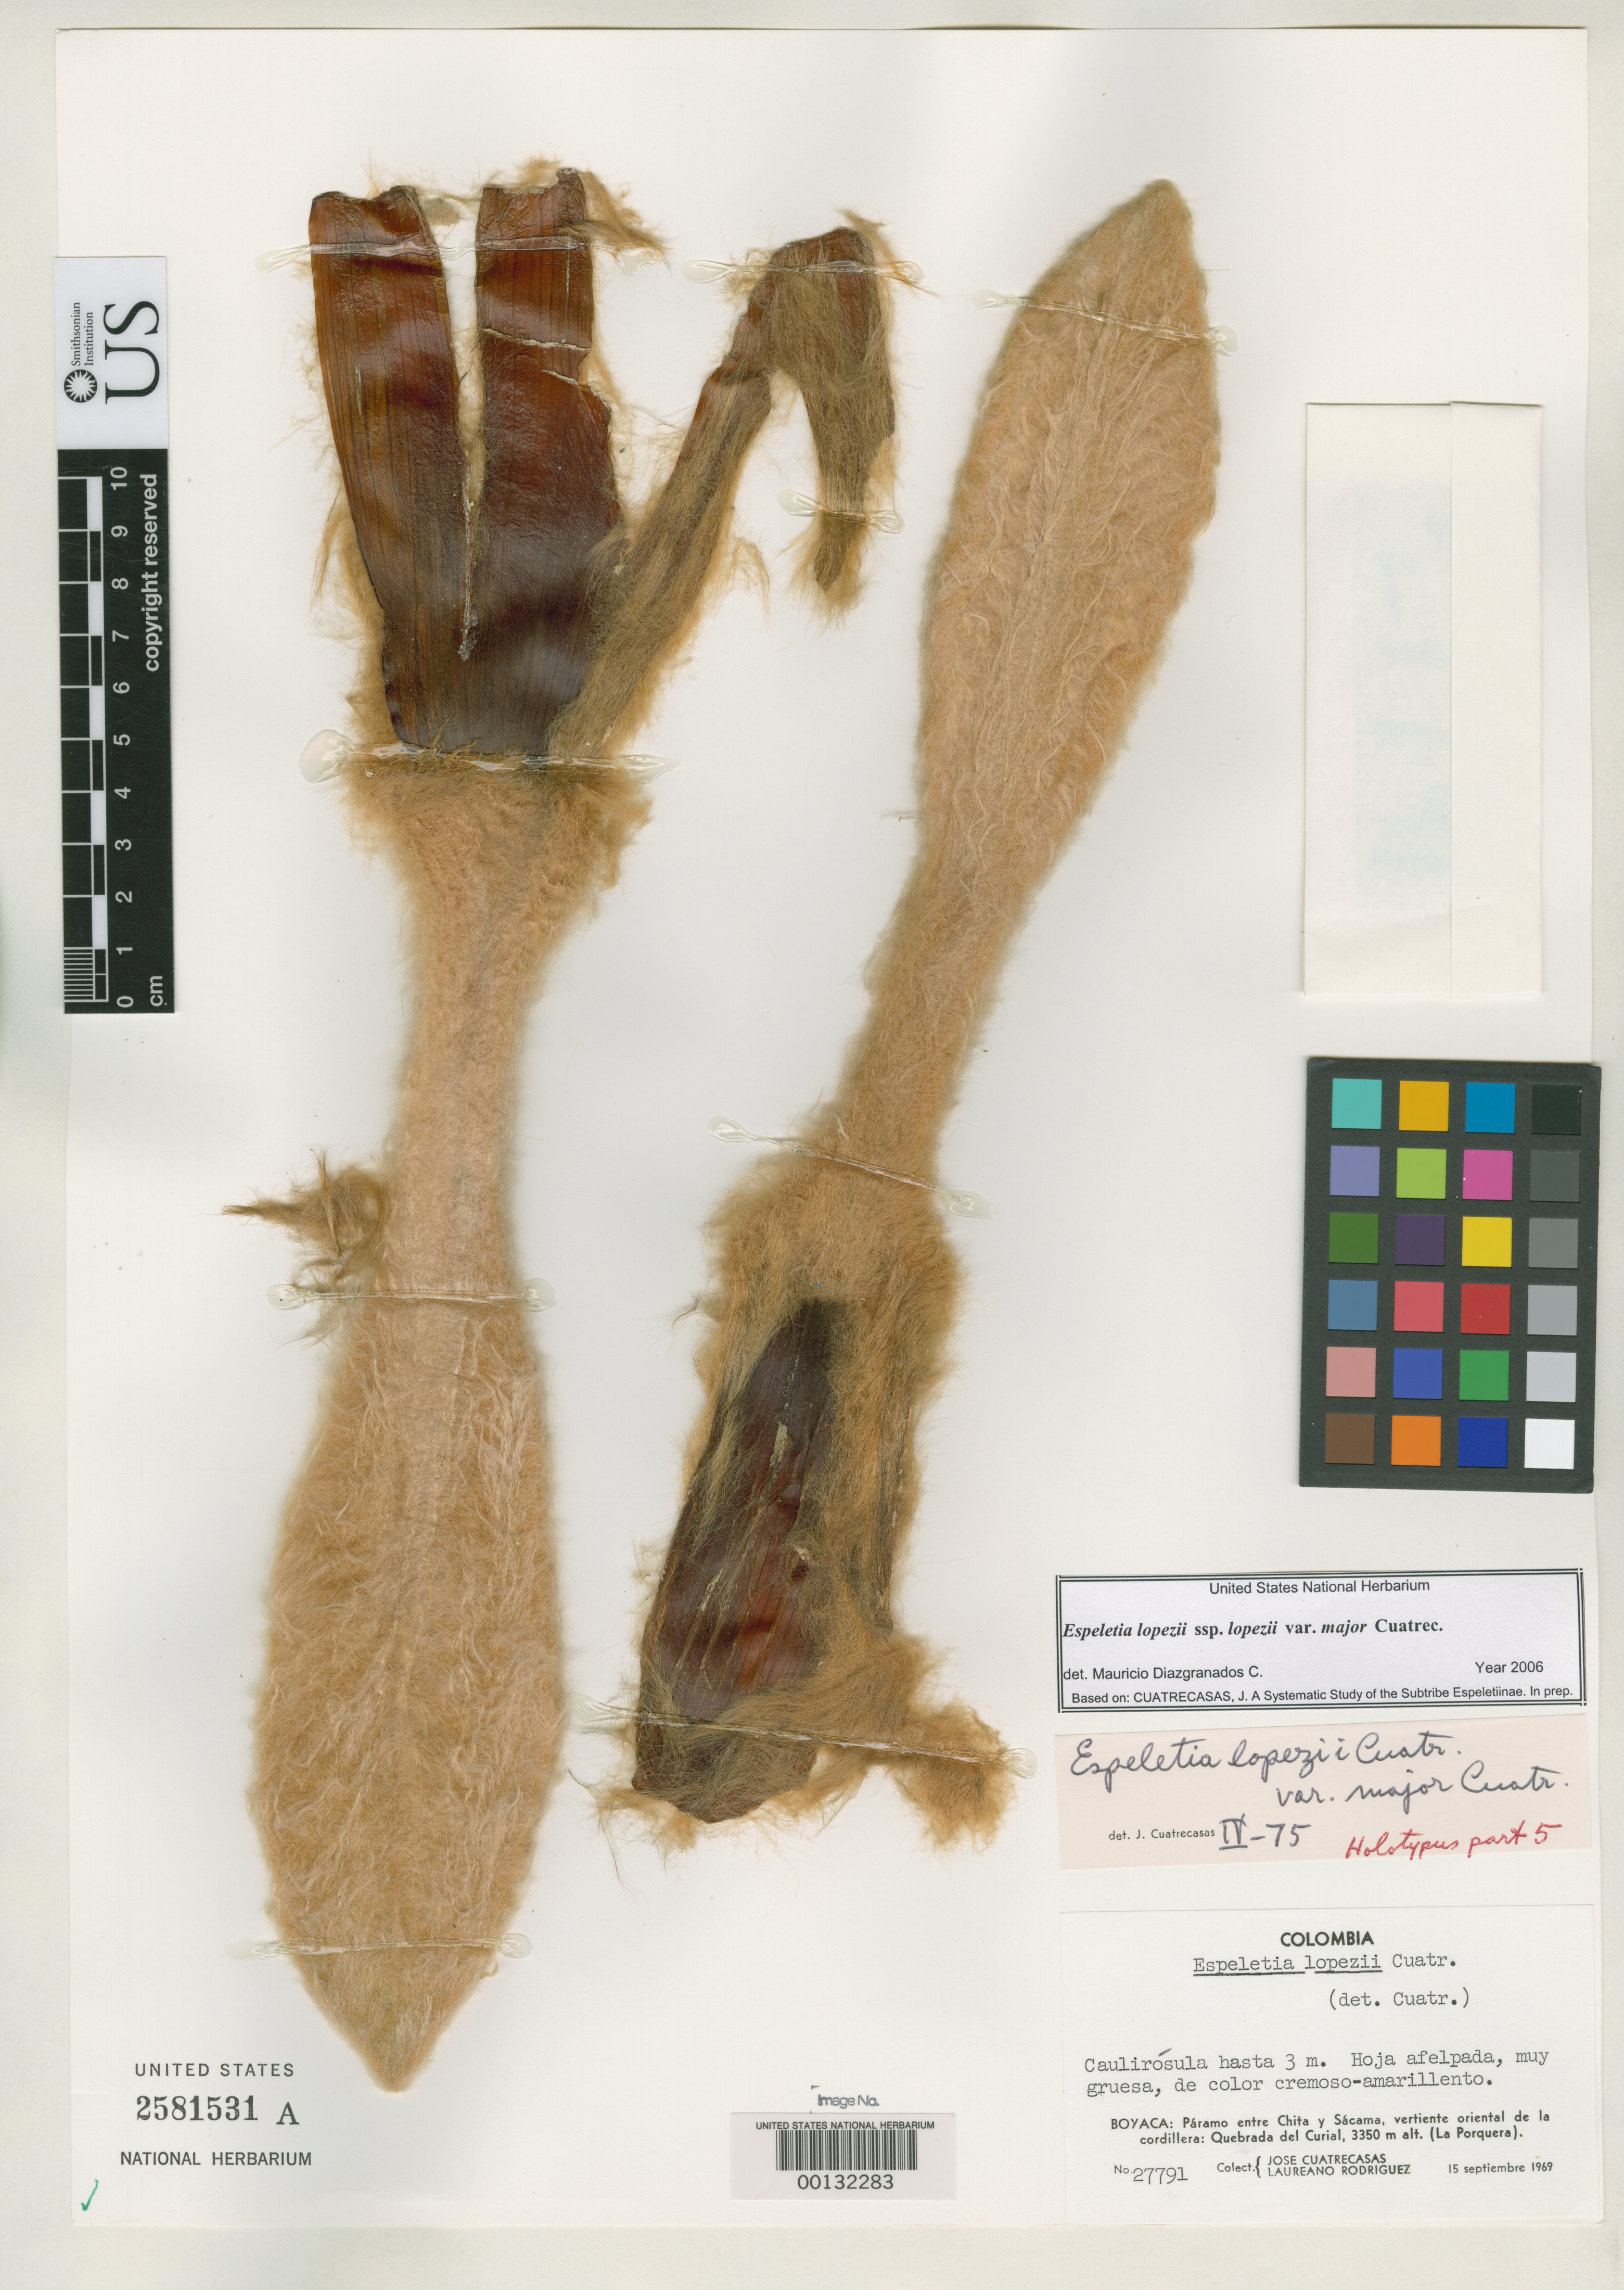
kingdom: Plantae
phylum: Tracheophyta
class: Magnoliopsida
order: Asterales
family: Asteraceae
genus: Espeletia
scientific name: Espeletia lopezii var. major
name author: Cuatrec.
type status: Holotype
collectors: J. Cuatrecasas & L. Rodriguez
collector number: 27791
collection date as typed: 15 Sep 1969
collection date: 1969-09-15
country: Colombia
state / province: Boyacá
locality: Páramo entre Chita & Sacama, Vertiente Oriental de la Cordillera, Quebrada del Curial, La Porquera. [Upland between Chita & Sacama, eastern slope of the mountain range, Quebrada del Curial, La Porquera.]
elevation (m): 3350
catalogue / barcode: US 2581531A